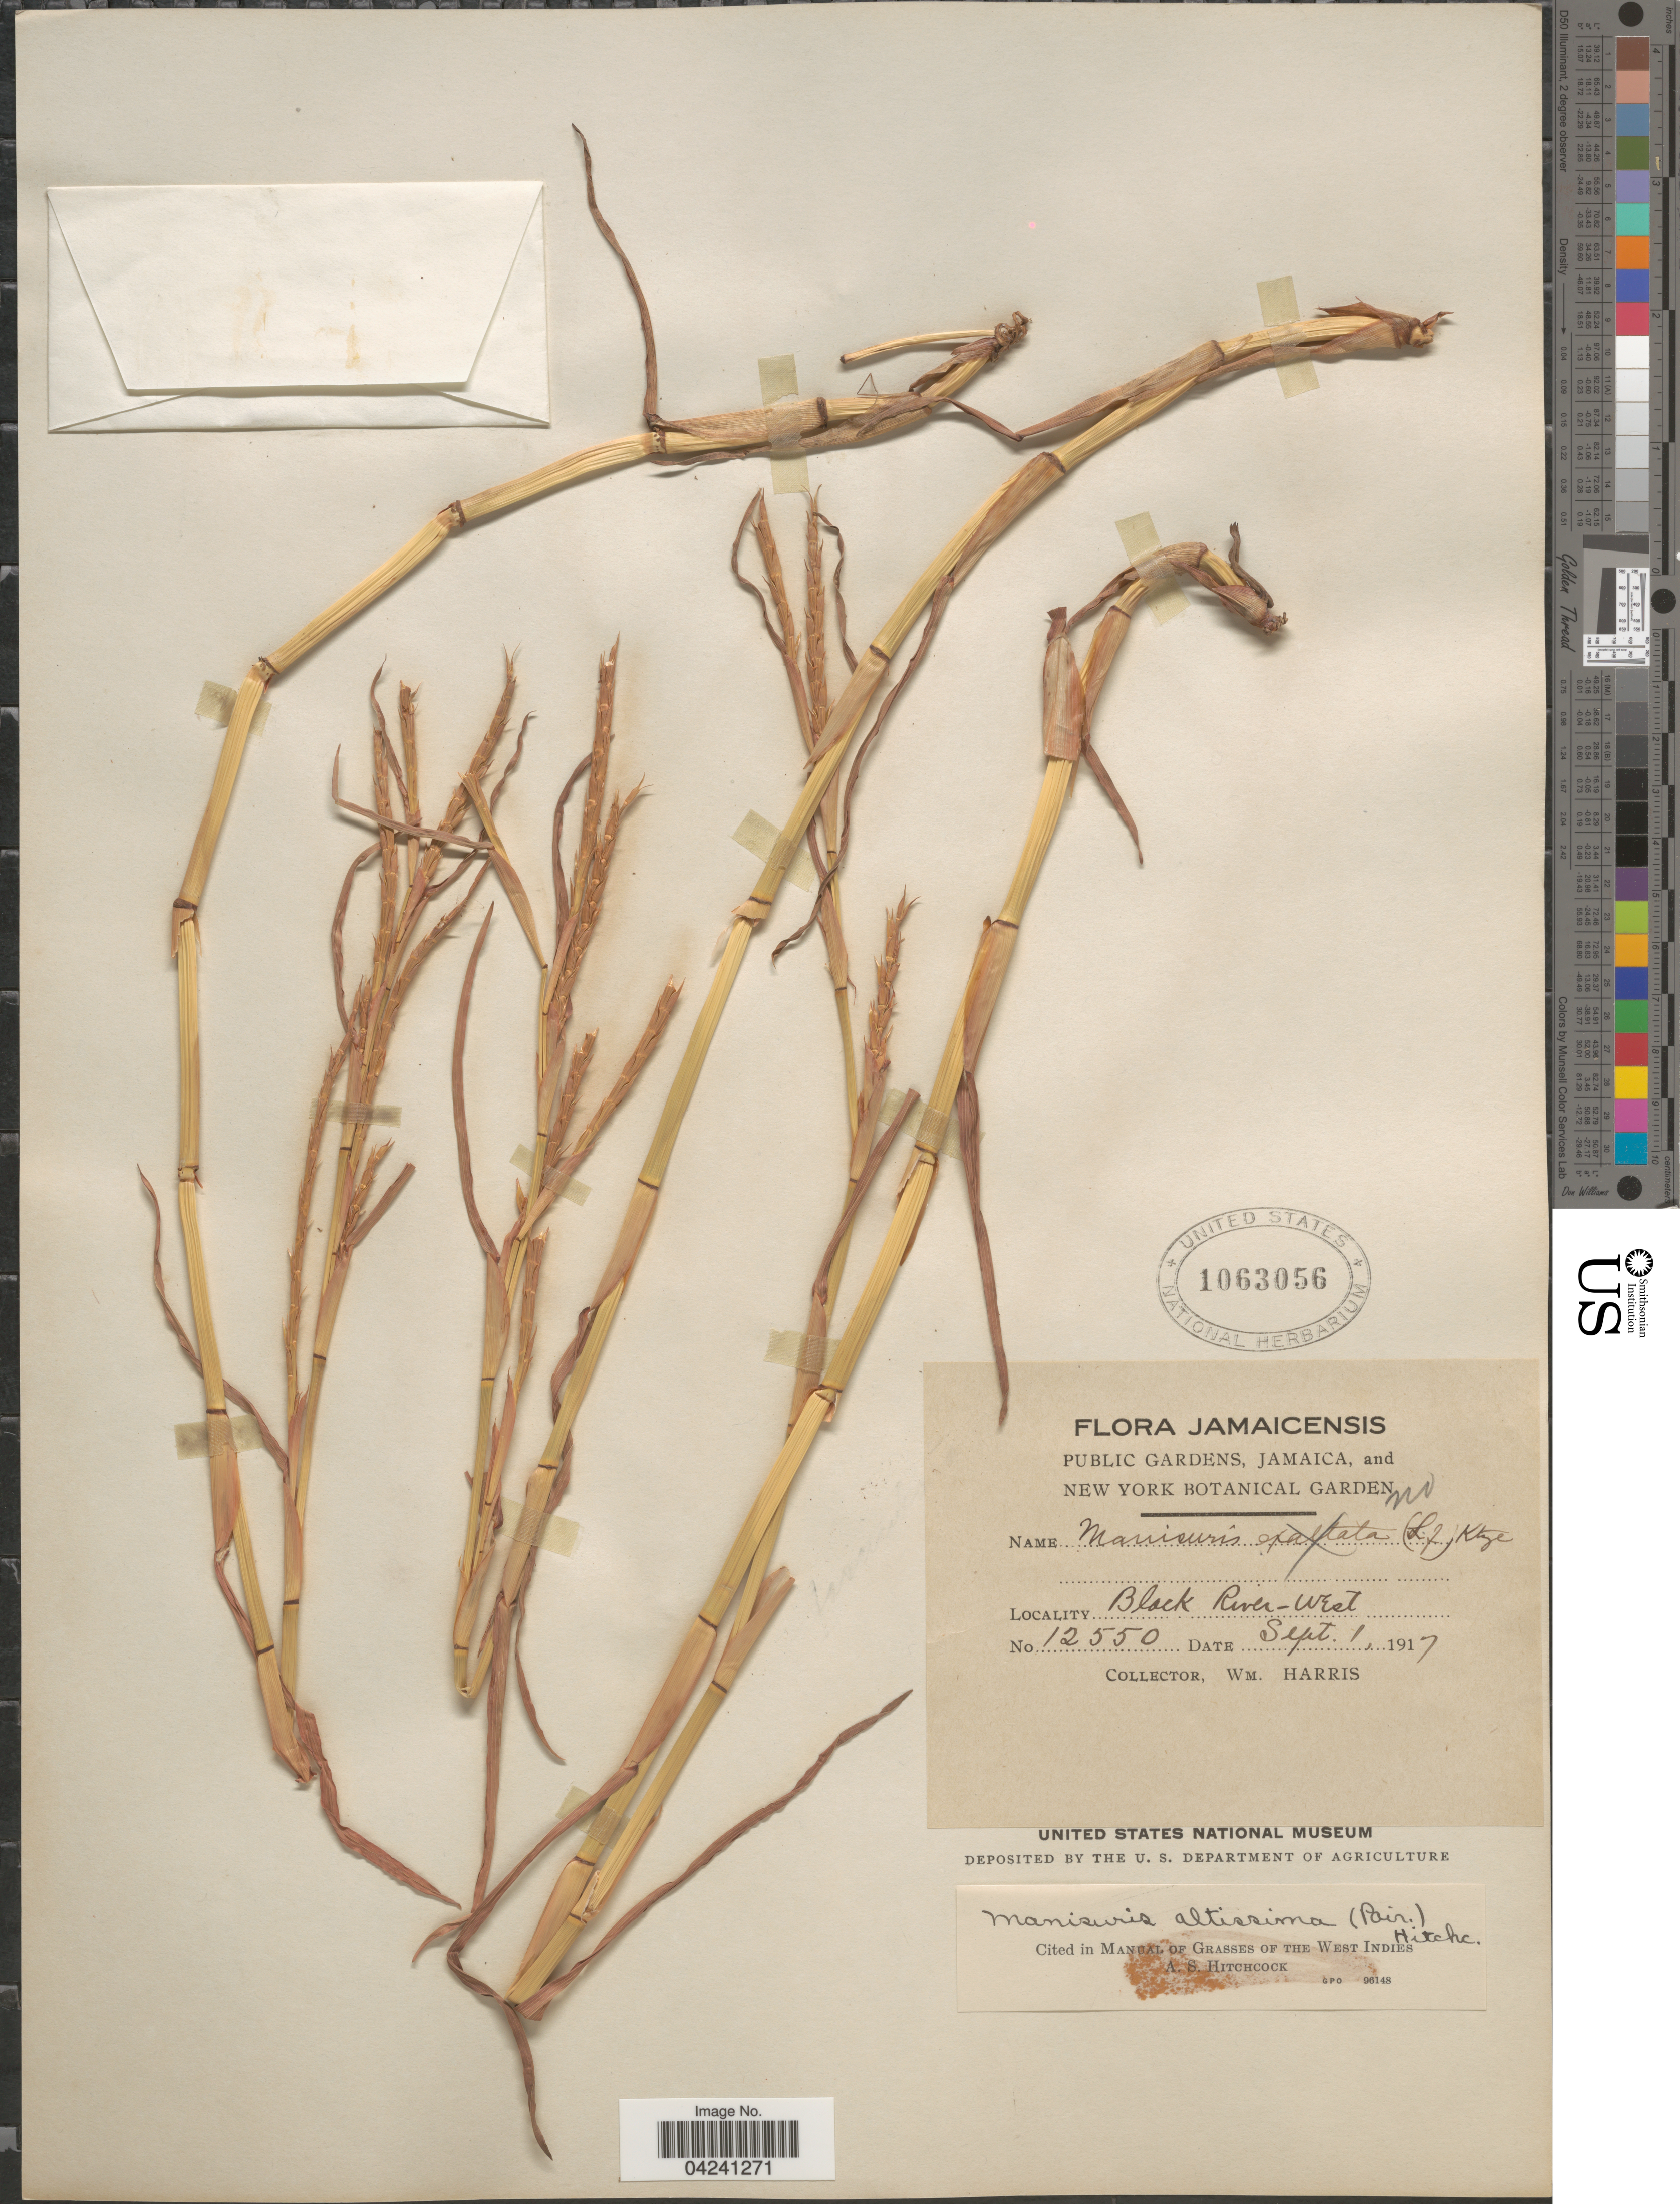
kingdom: Plantae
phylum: Tracheophyta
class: Liliopsida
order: Poales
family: Poaceae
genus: Hemarthria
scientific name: Hemarthria altissima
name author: (Poir.) Stapf & C. E. Hubb.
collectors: W. Harris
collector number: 12550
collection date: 1917-09-01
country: Jamaica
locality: Black River - West.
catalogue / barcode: US 1063056